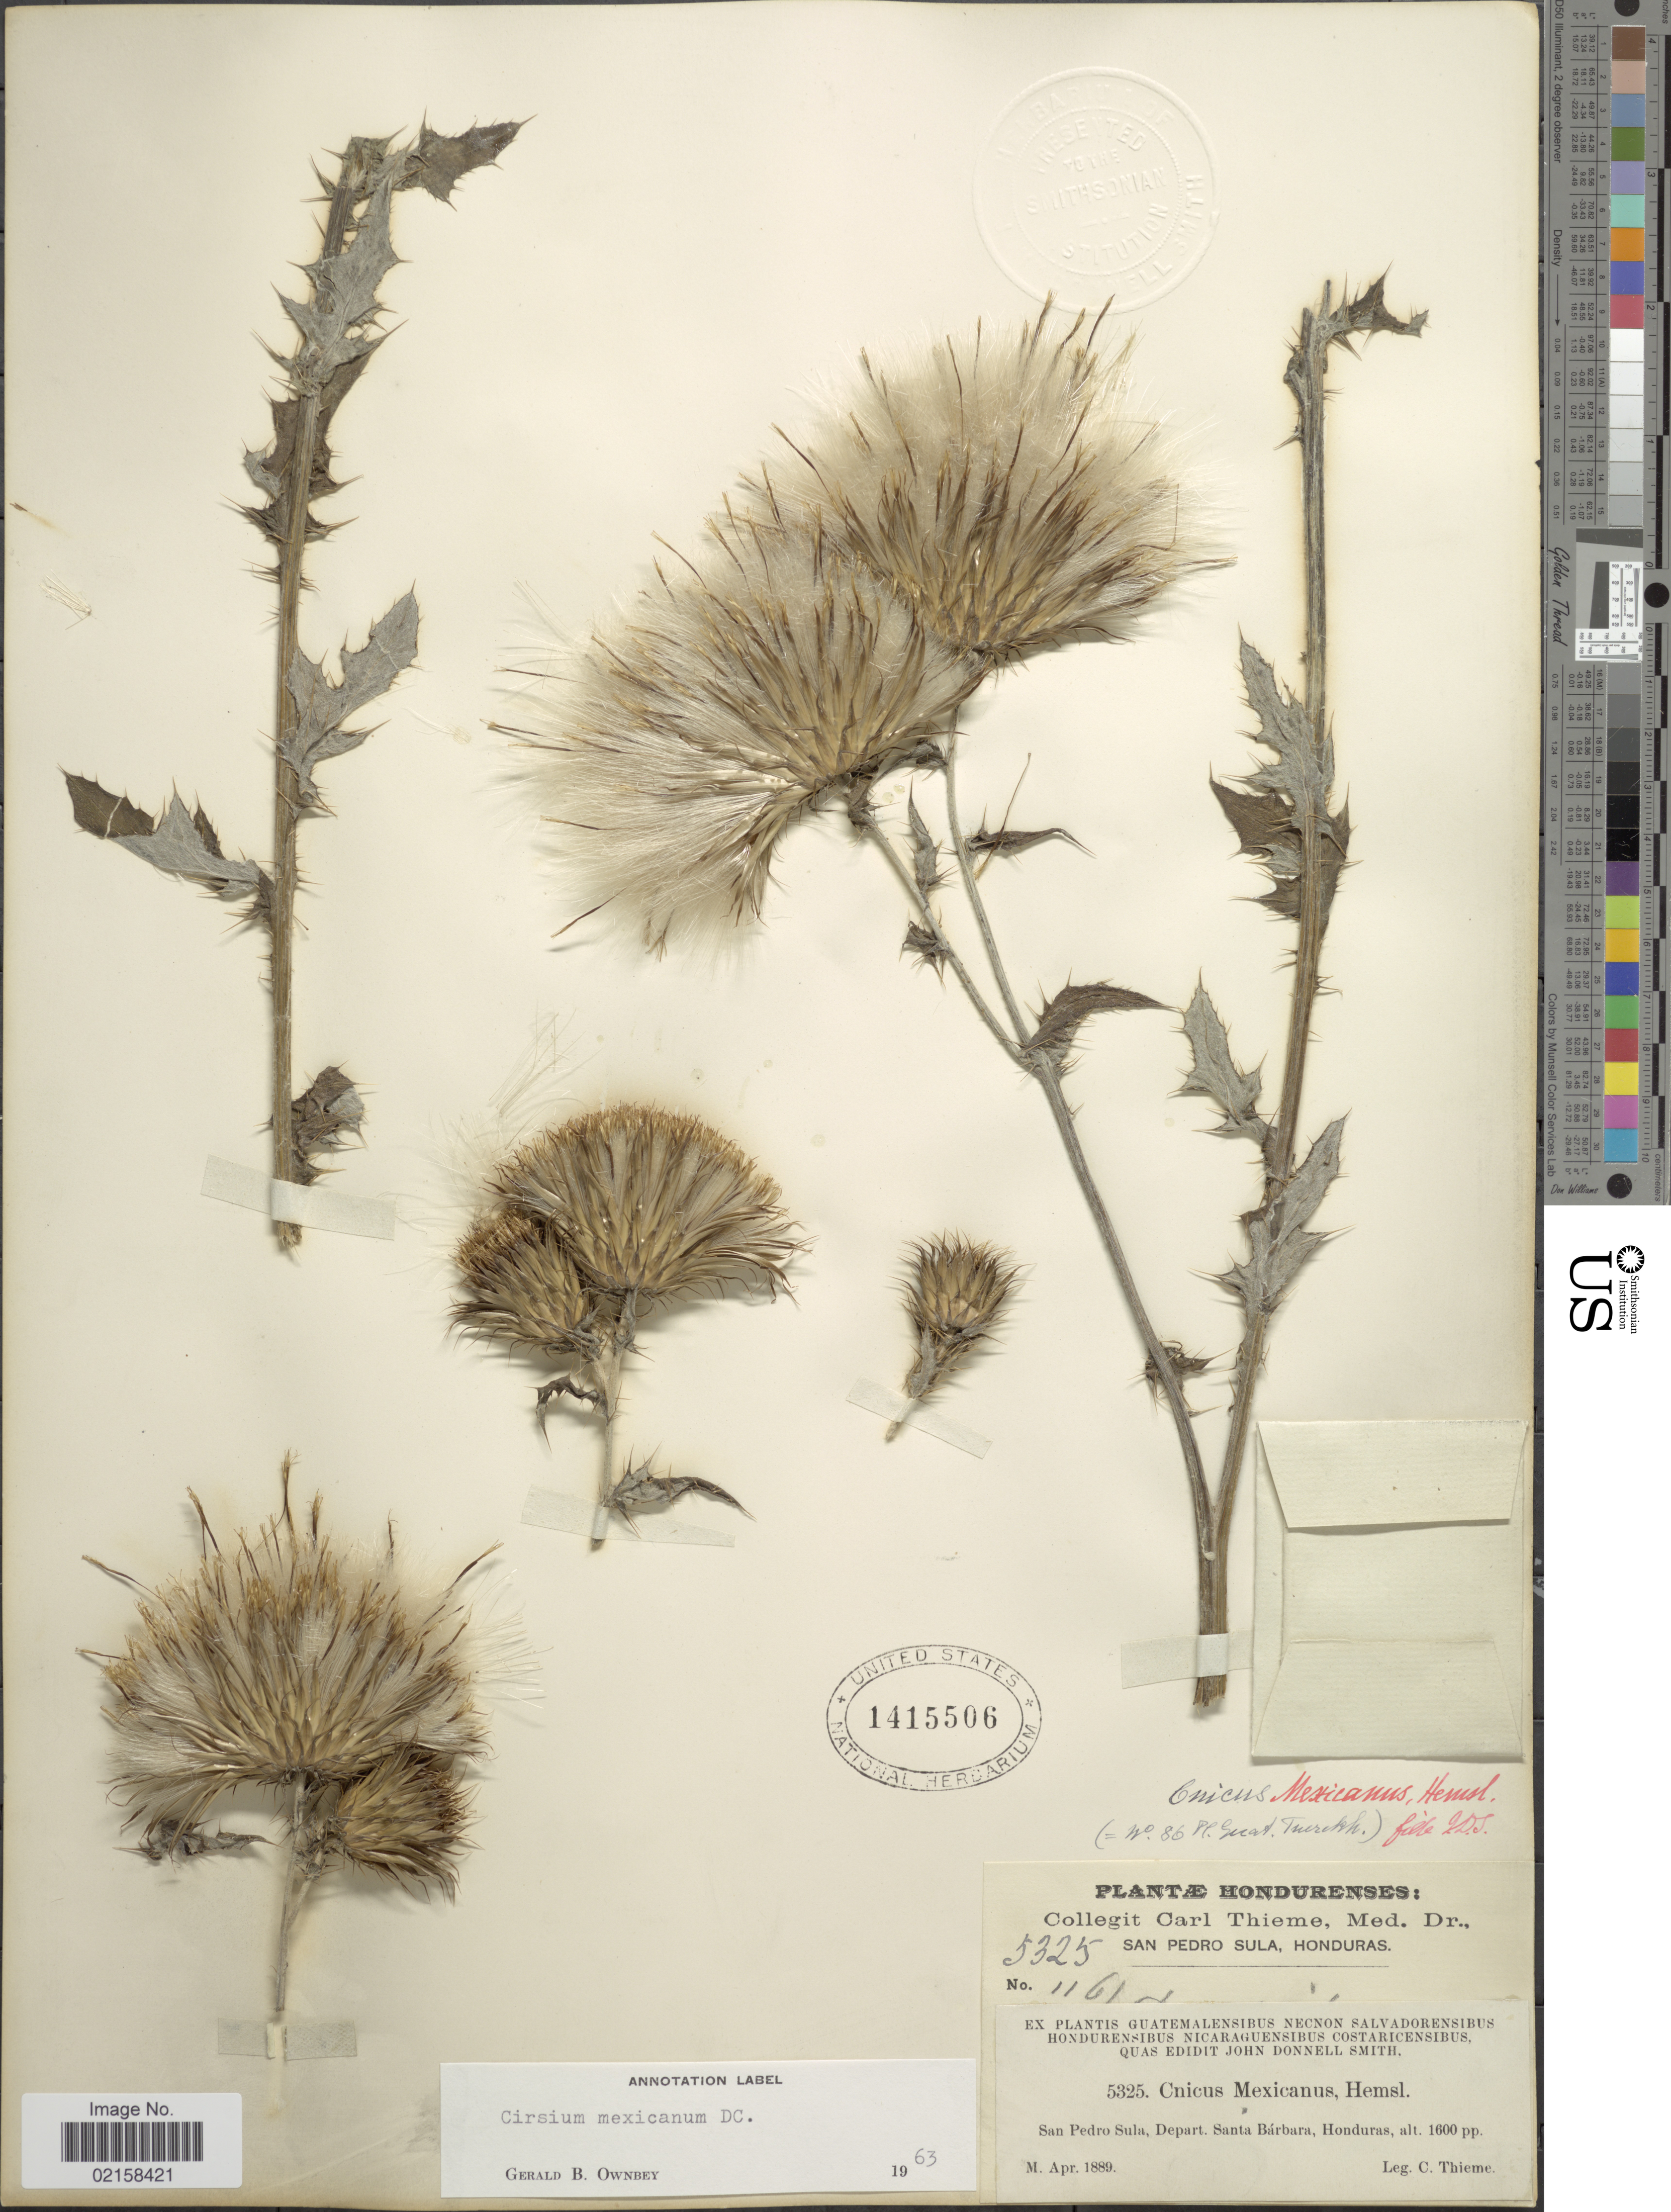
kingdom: Plantae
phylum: Tracheophyta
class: Magnoliopsida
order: Asterales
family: Asteraceae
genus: Cirsium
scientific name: Cirsium mexicanum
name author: DC.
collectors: C. Thieme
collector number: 5325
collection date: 1889-04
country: Honduras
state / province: Santa Bárbara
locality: San Pedro Sula.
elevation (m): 488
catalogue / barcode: US 115506